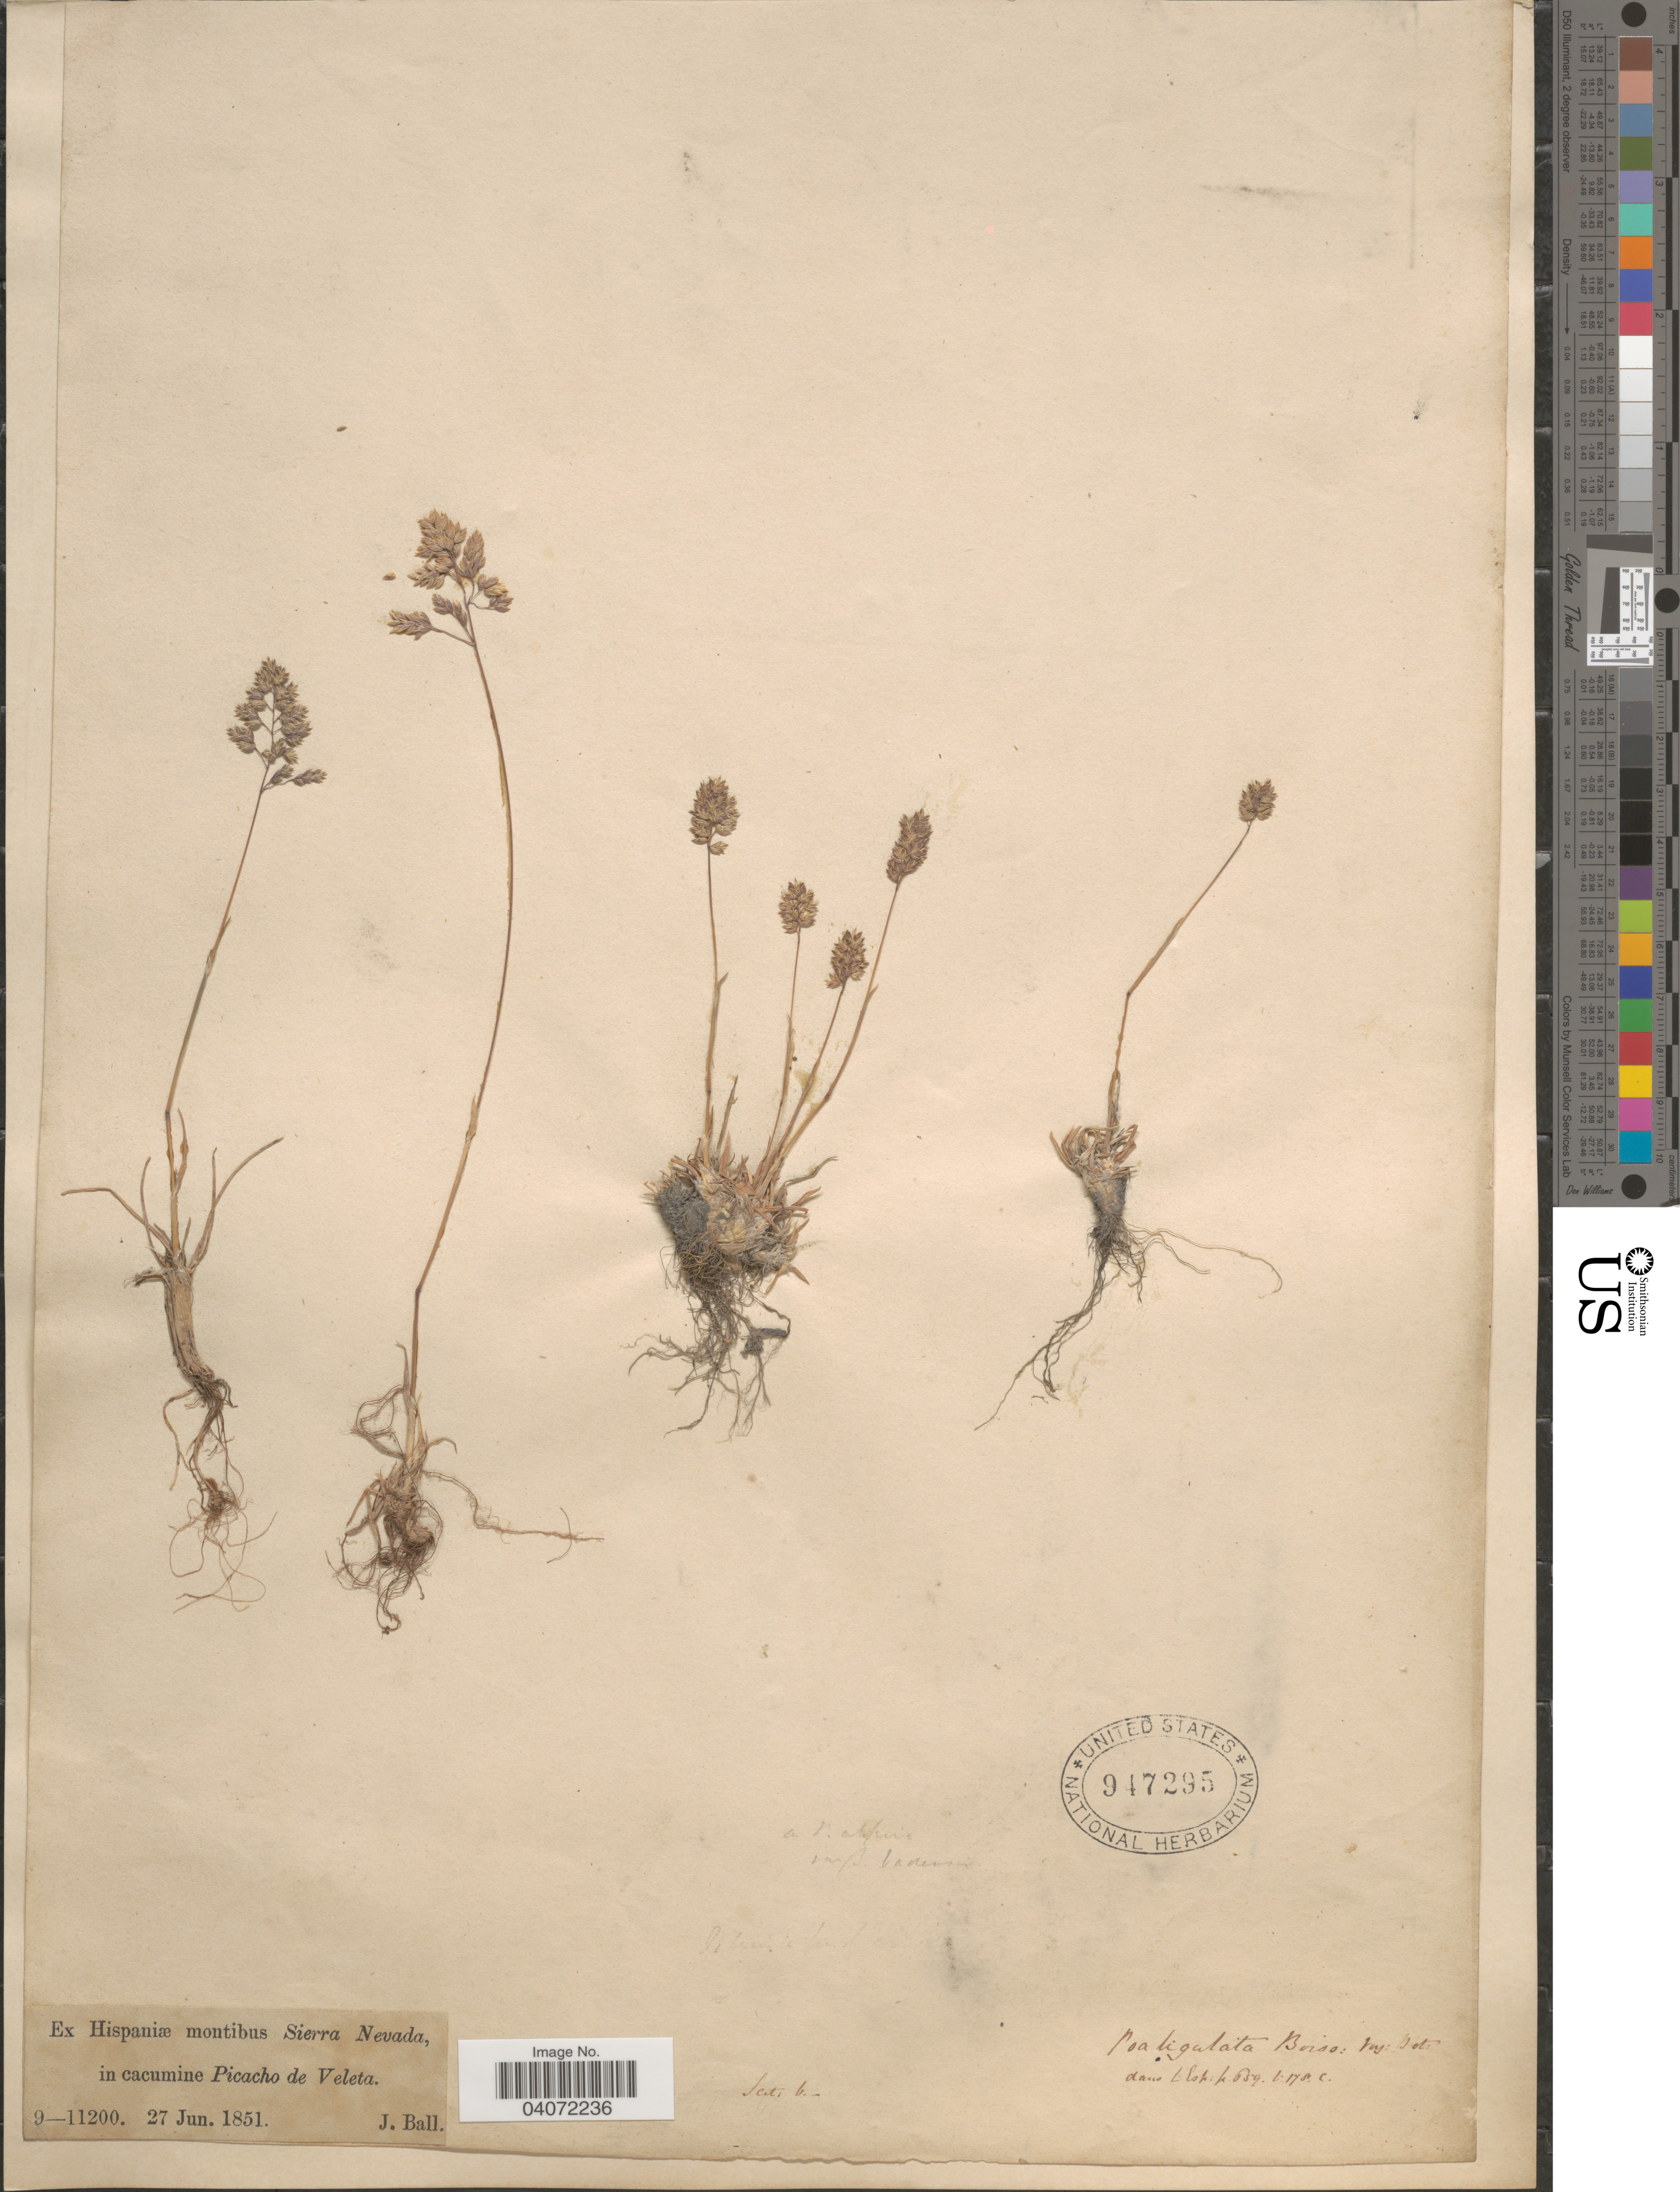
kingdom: Plantae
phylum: Tracheophyta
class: Liliopsida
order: Poales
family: Poaceae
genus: Poa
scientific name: Poa ligulata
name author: Boiss.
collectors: J. Ball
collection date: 1851-06-27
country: Spain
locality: Ex Hispanæ montibus Sierra Nevada, in cacumine Picacho de Veleta.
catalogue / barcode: US 947295